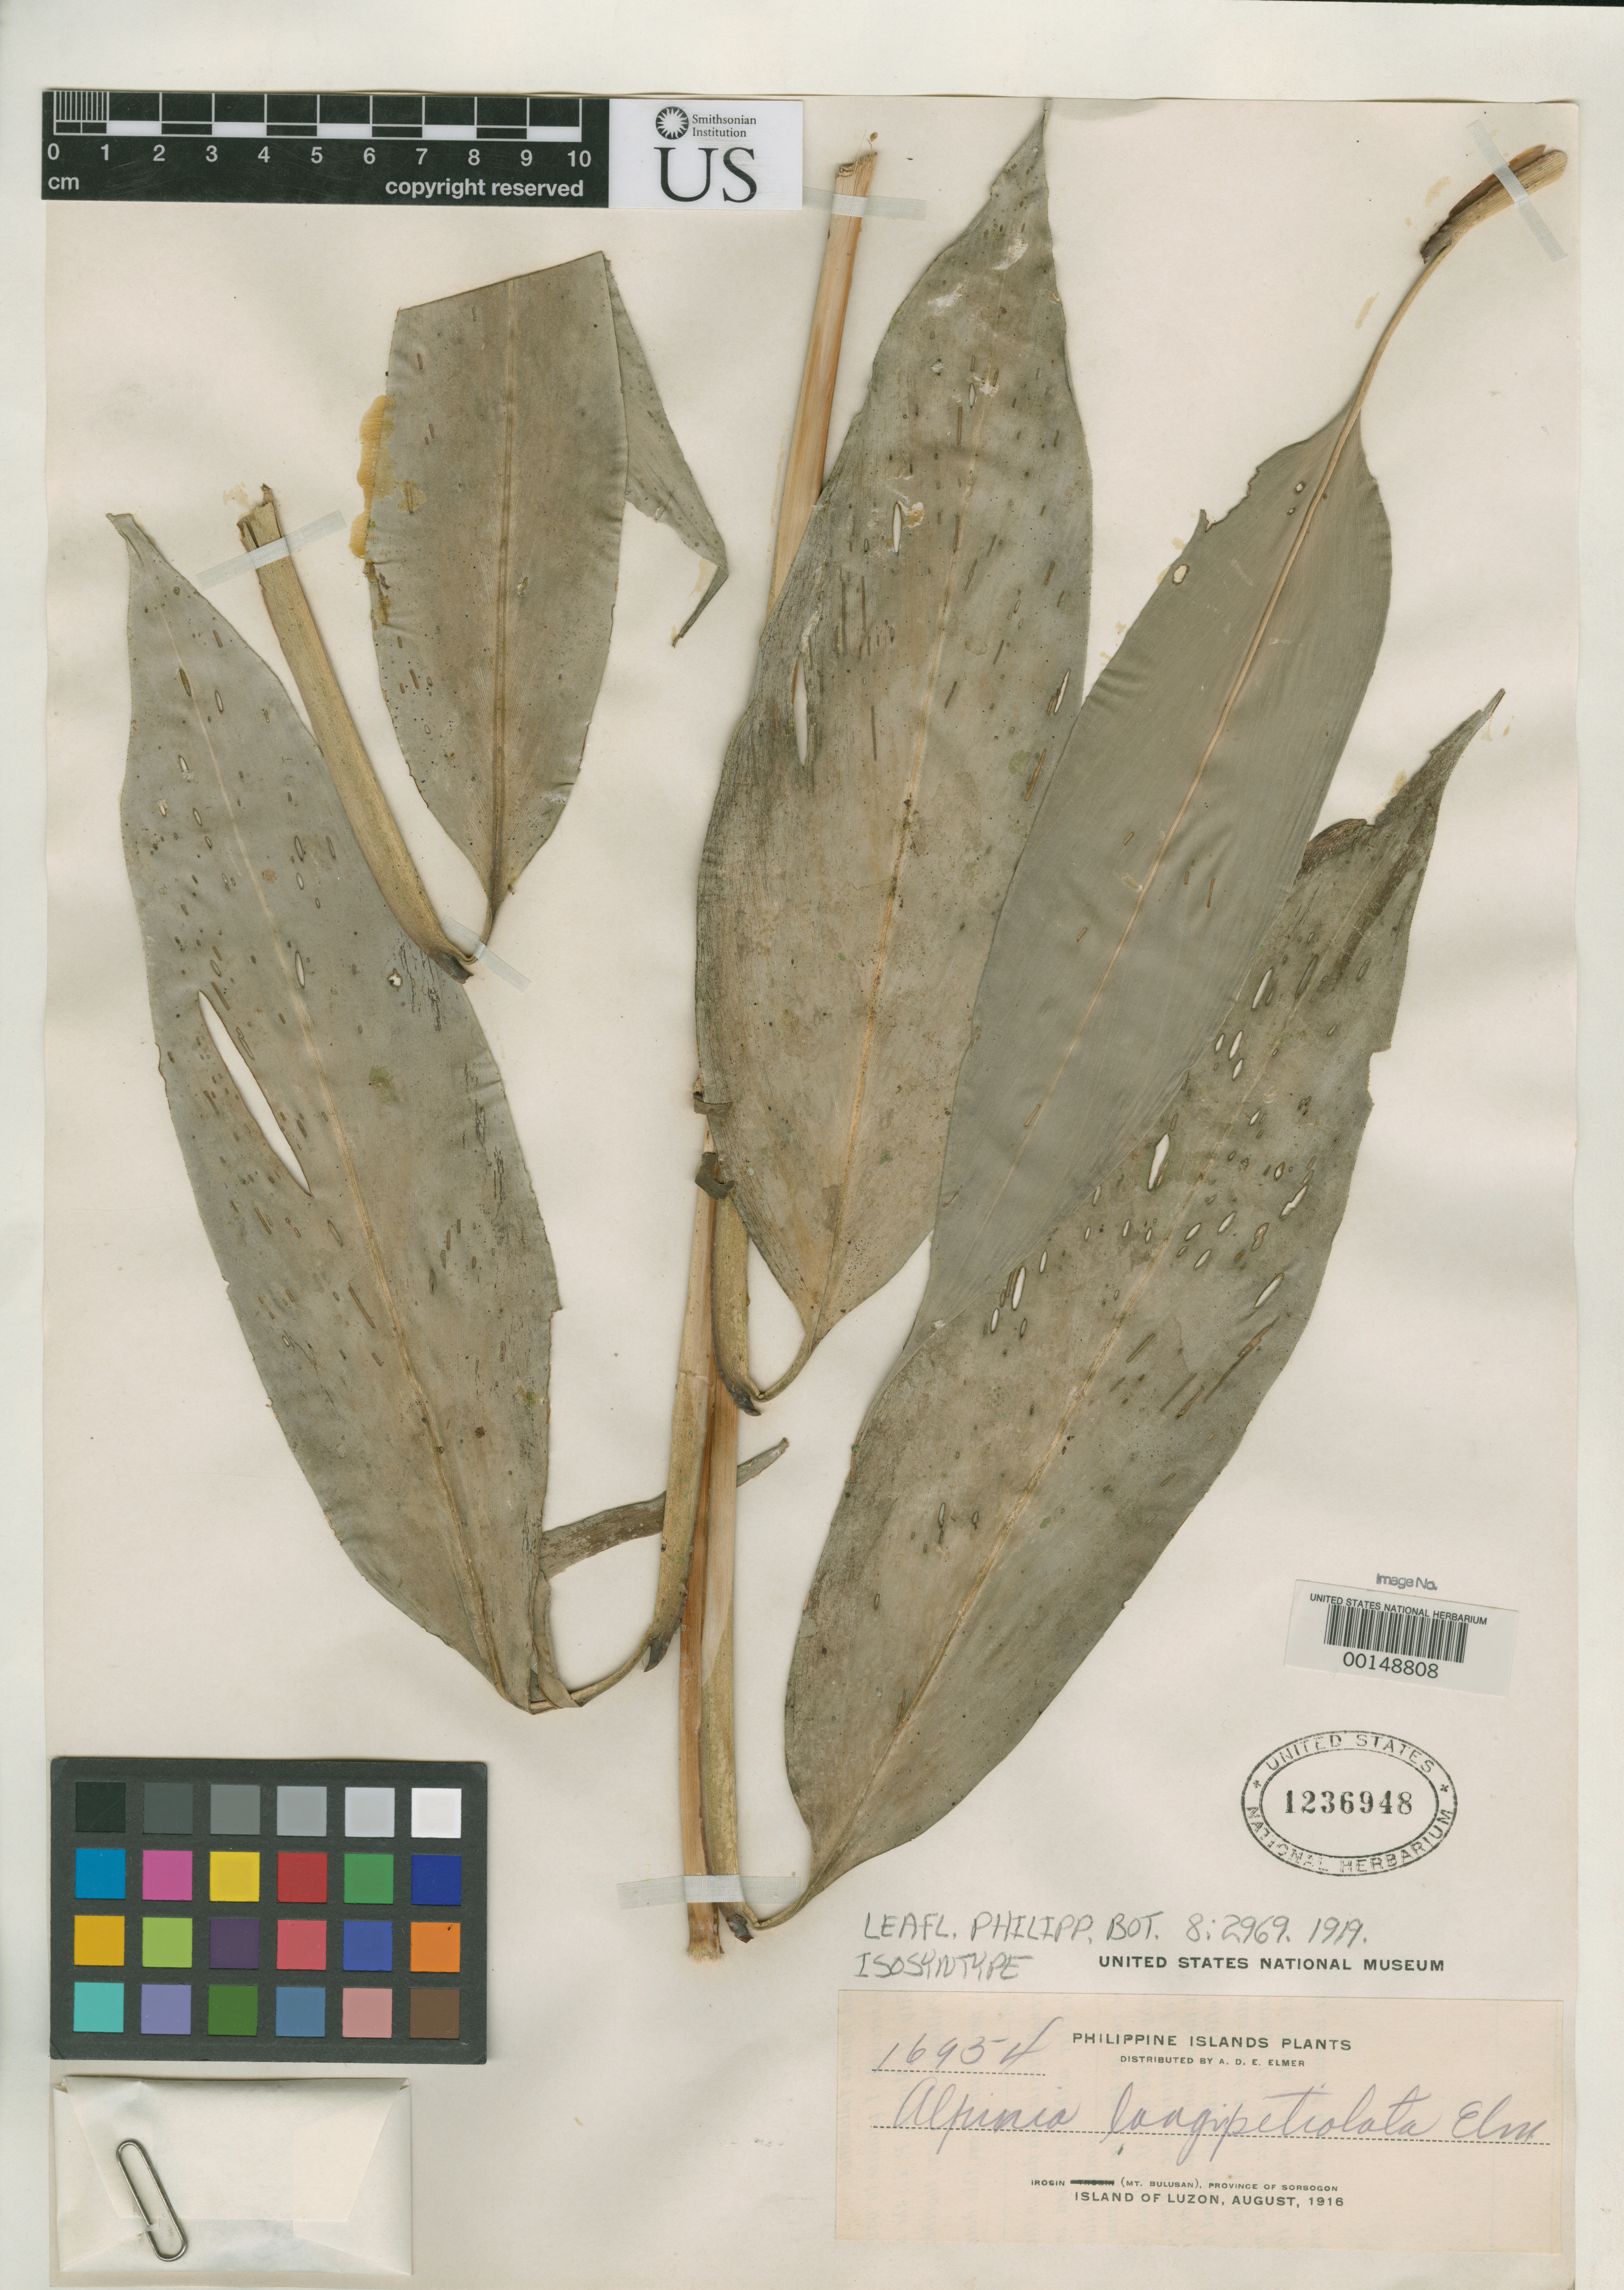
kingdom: Plantae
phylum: Tracheophyta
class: Liliopsida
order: Zingiberales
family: Zingiberaceae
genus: Alpinia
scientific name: Alpinia longipetiolata Elmer, nom. illeg.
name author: Elmer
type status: Isosyntype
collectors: A. D. E. Elmer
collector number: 16954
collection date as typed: Aug 1916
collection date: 1916-08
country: Philippines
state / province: Bicol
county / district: Sorsogon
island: Luzon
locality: Irosin, Mt. Bulusan.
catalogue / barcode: US 1236948